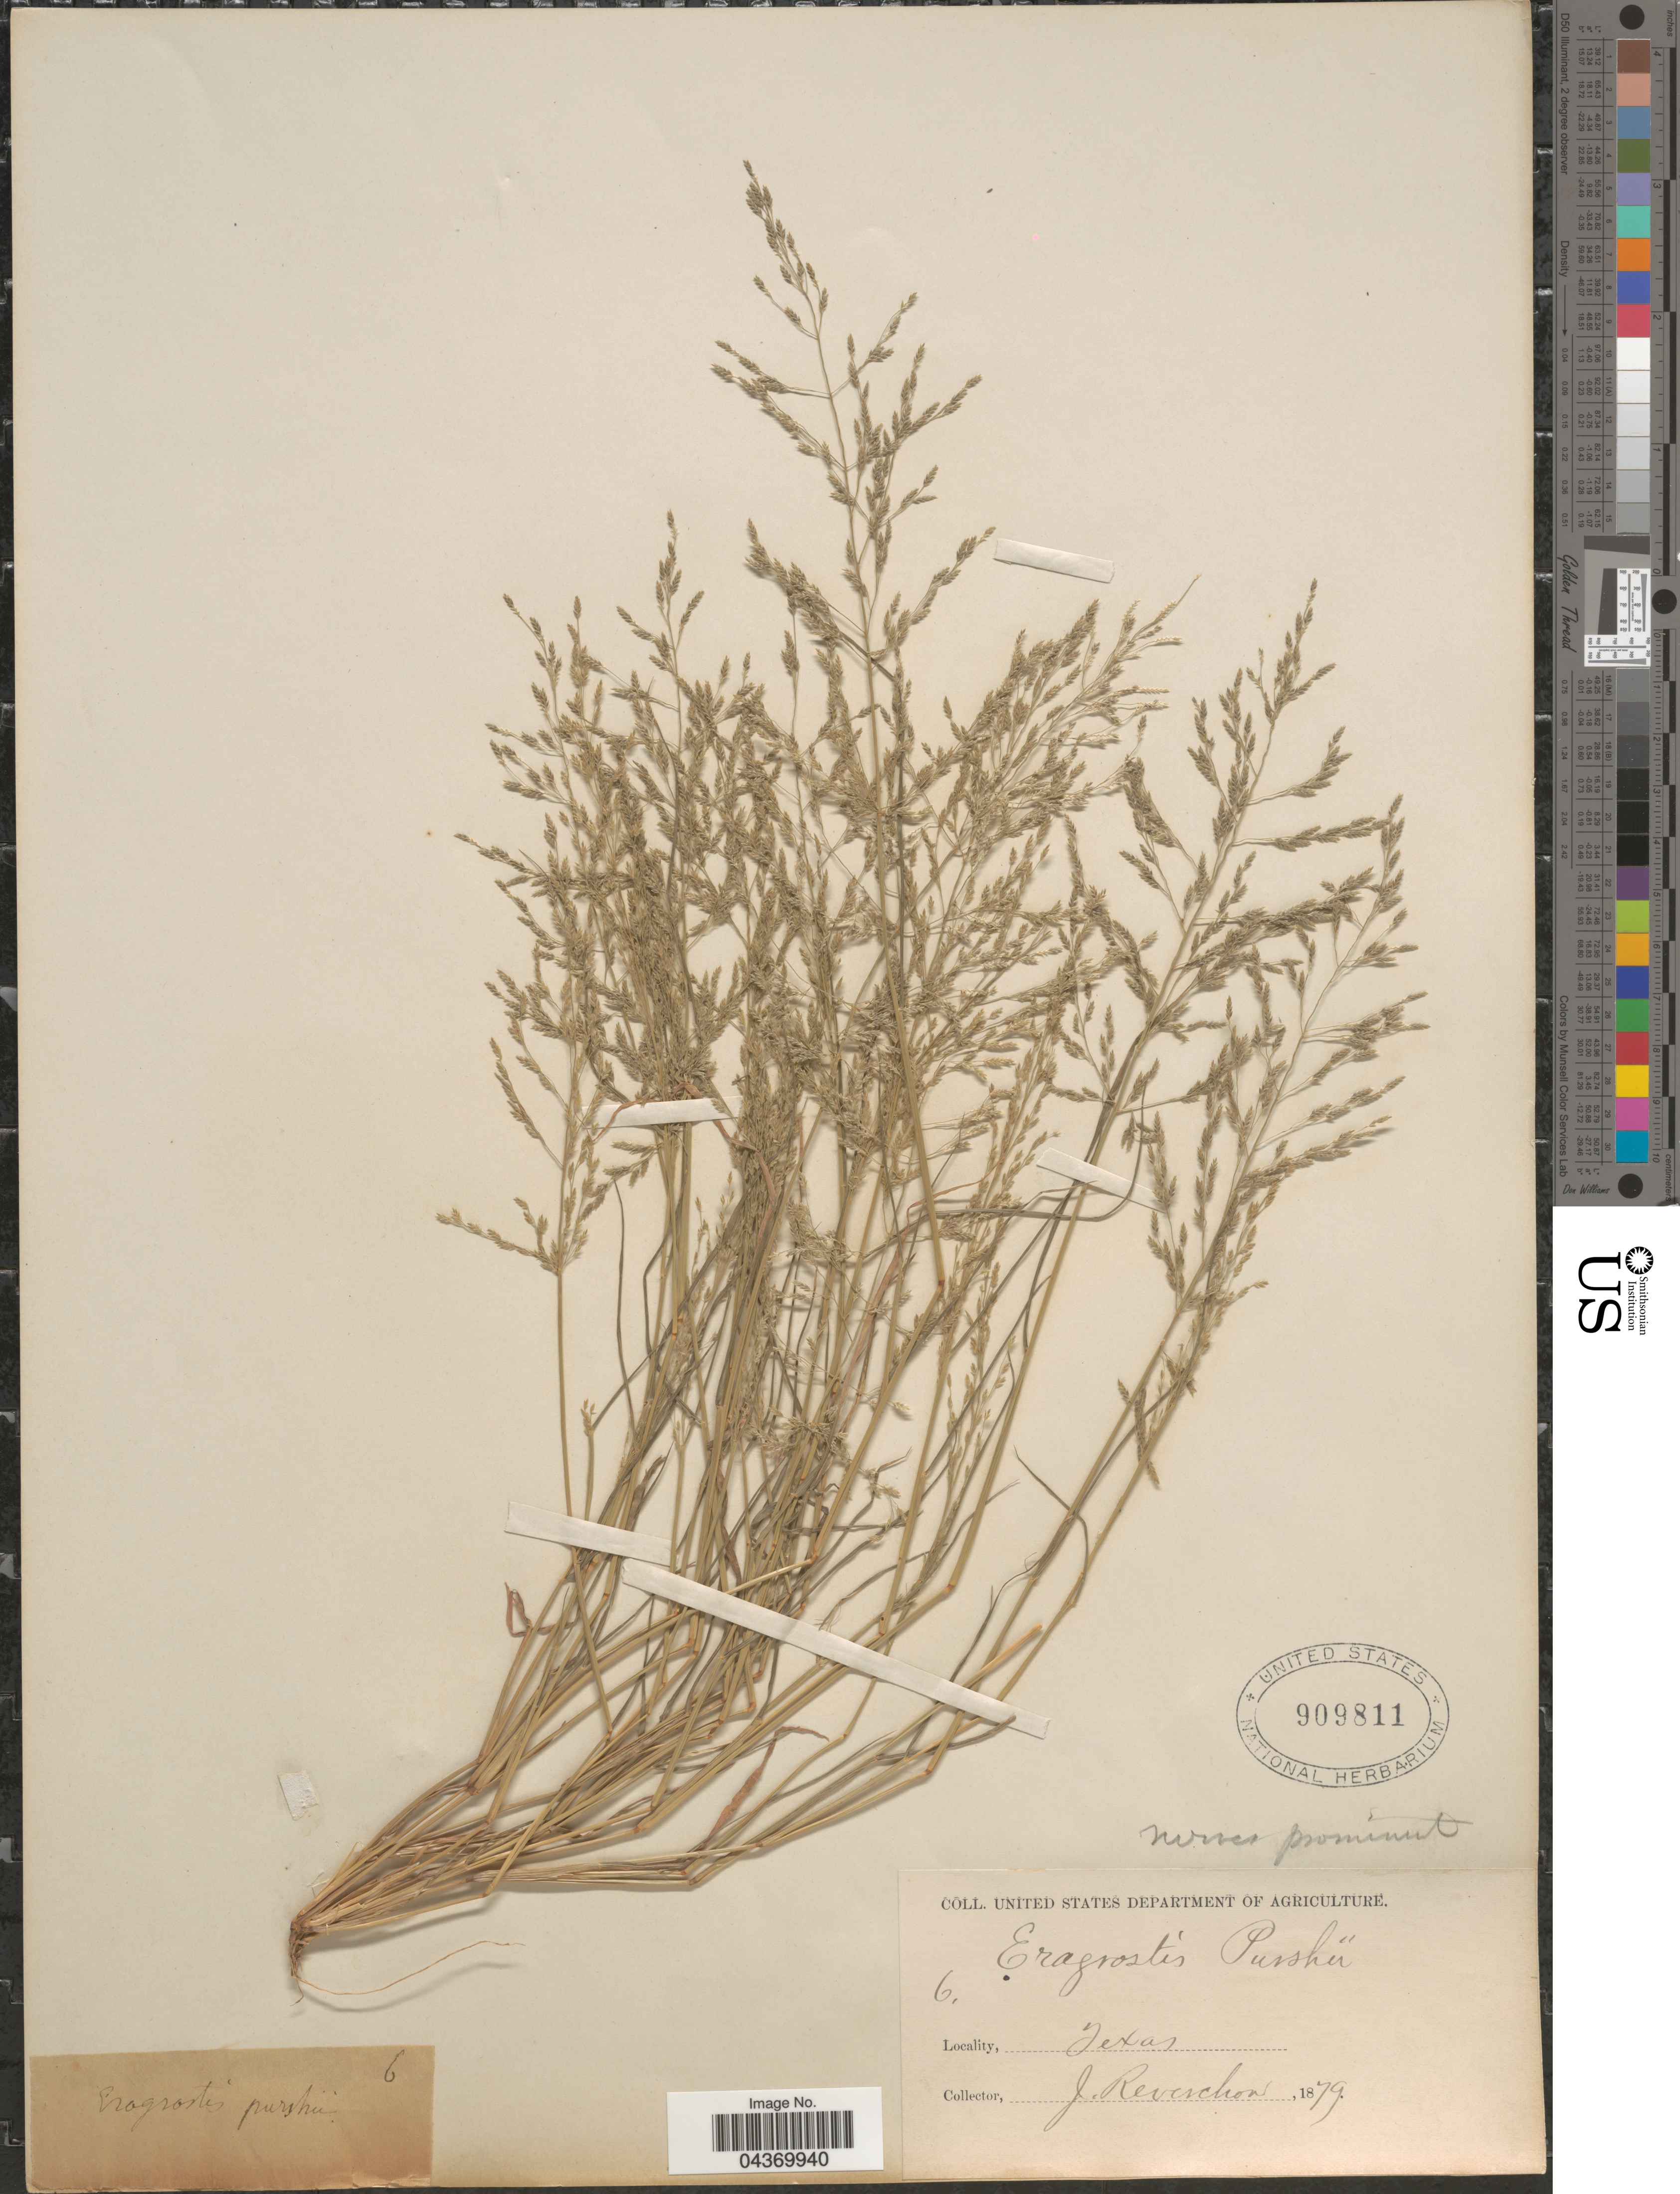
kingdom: Plantae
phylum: Tracheophyta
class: Liliopsida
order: Poales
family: Poaceae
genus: Eragrostis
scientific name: Eragrostis pectinacea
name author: (Michx.) Nees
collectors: J. Reverchon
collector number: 6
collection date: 1879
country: United States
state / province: Texas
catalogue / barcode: US 909811